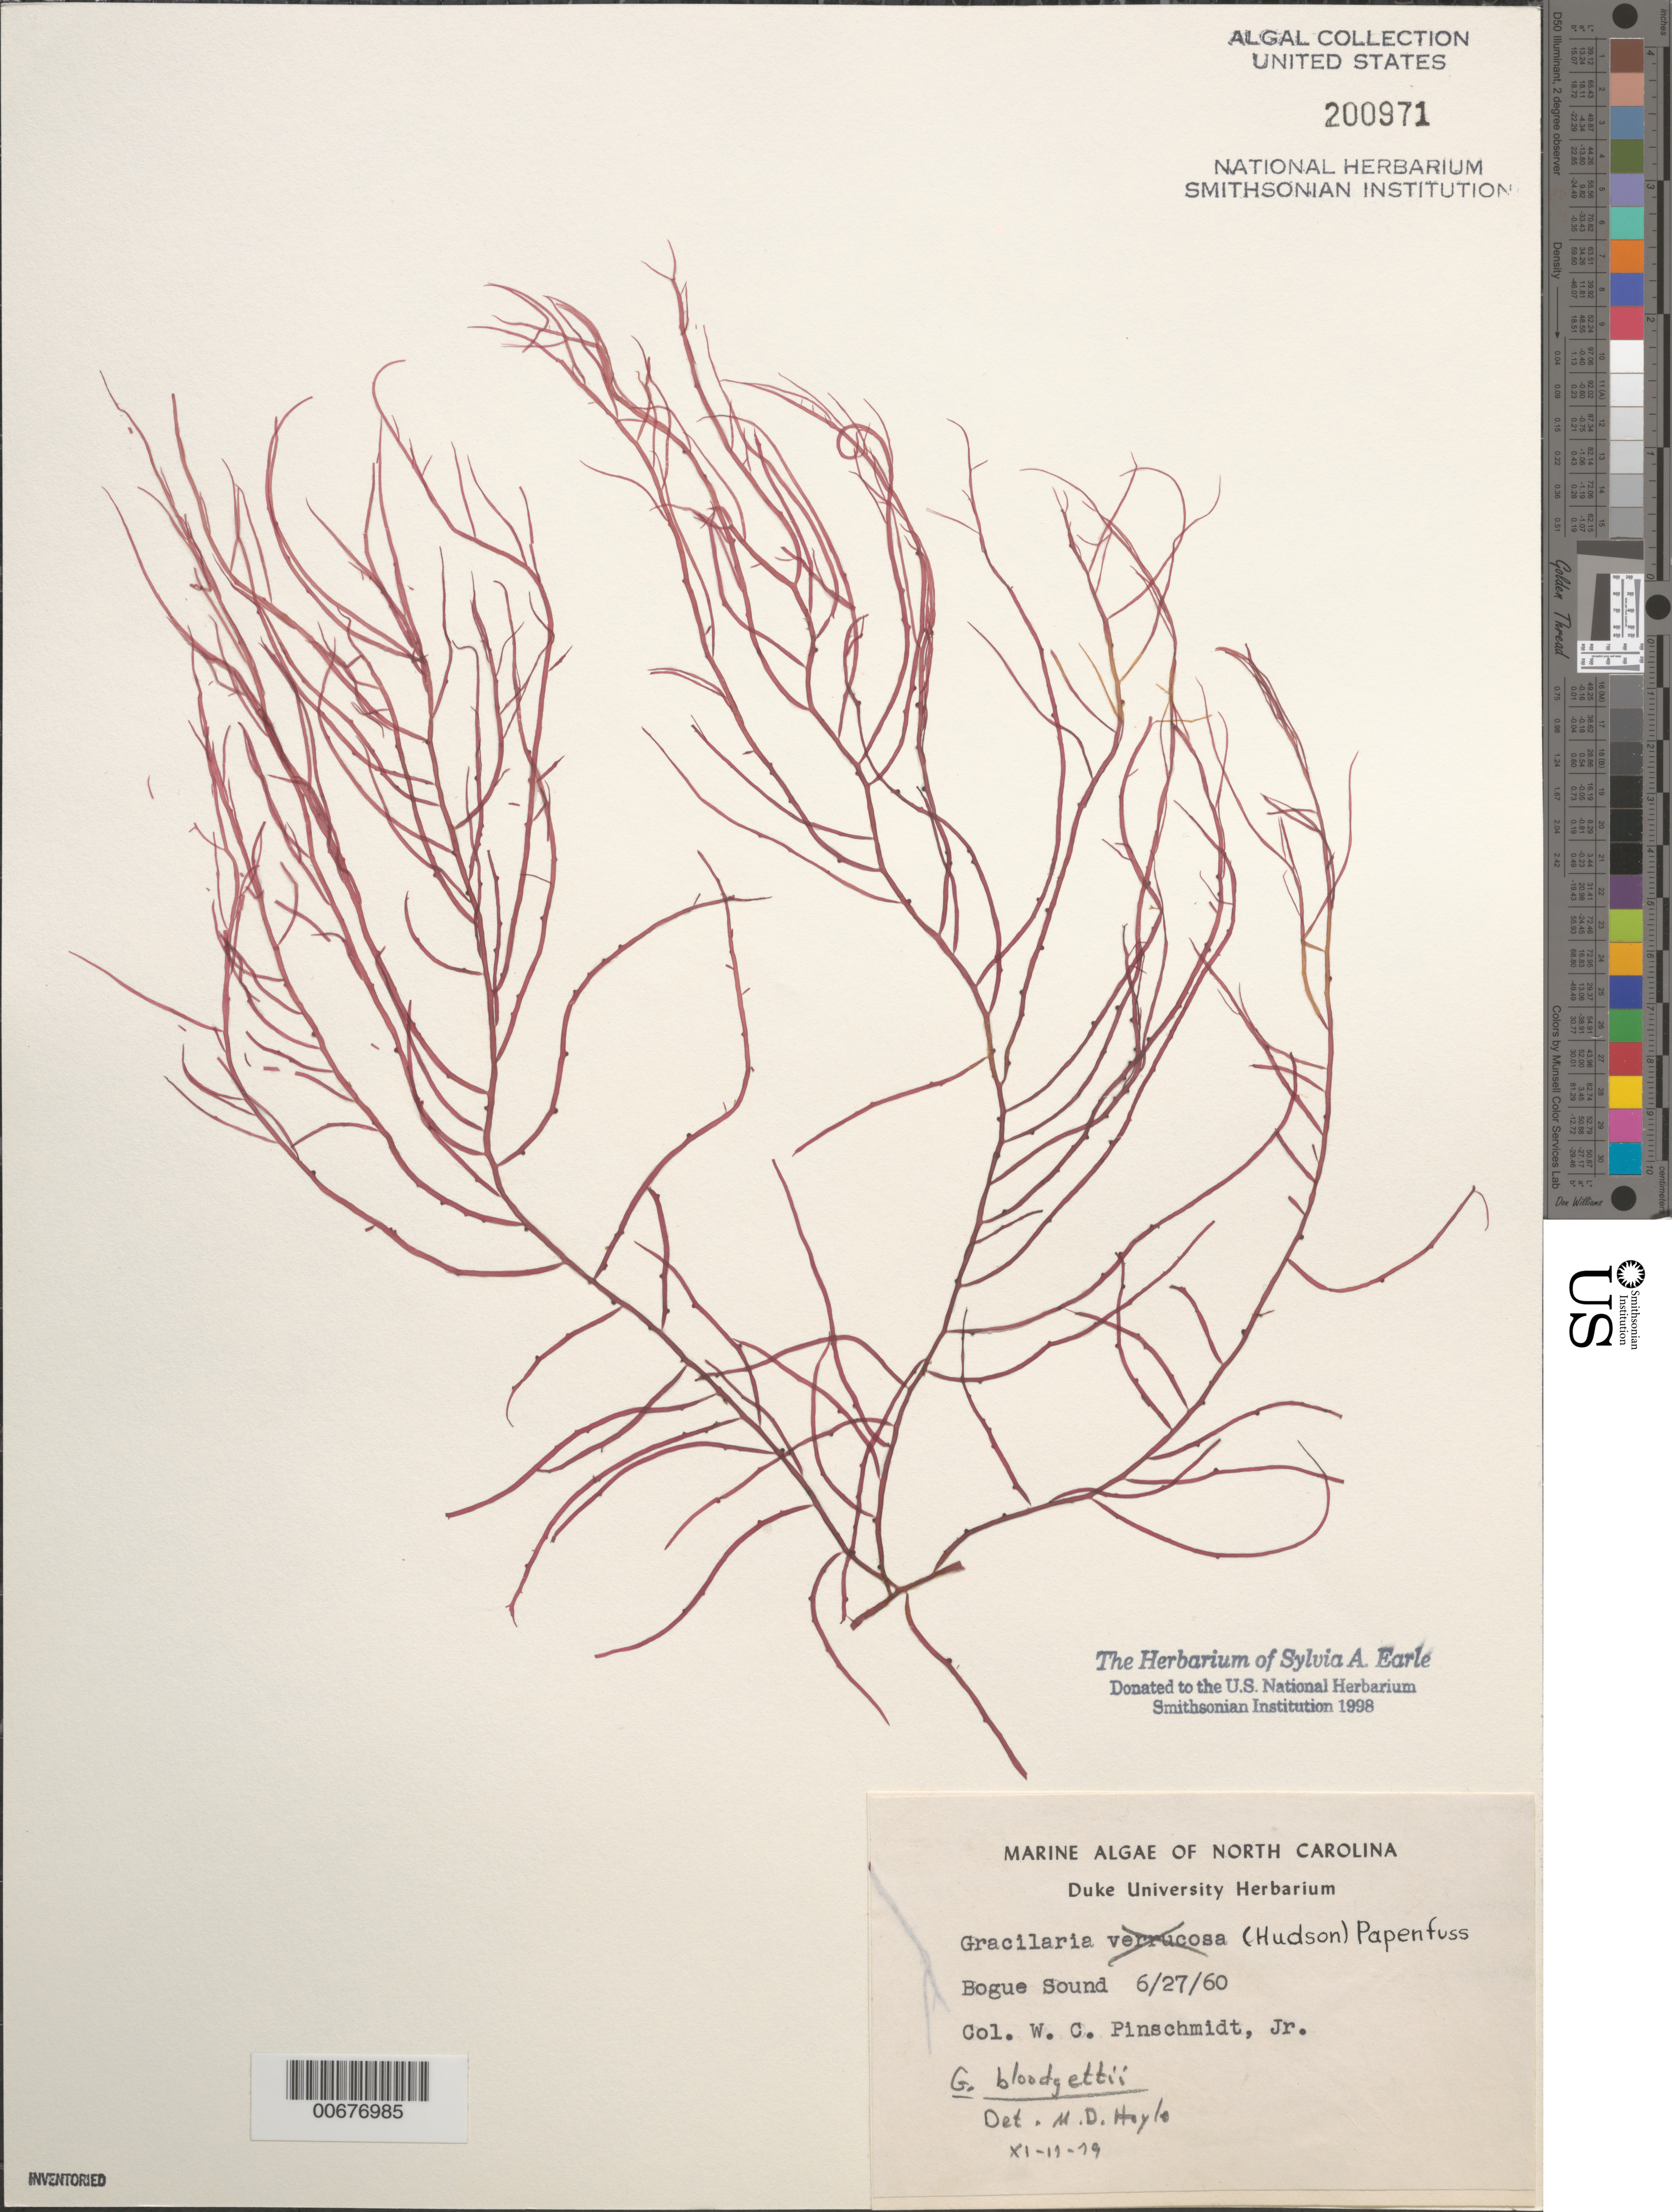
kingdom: Plantae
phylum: Rhodophyta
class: Florideophyceae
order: Gracilariales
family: Gracilariaceae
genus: Gracilaria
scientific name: Gracilaria blodgettii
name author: Harv.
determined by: Hoyle, Mitchell D.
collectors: W. Pinschmidt Jr.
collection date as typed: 27 Jun 1960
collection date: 1960-06-27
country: United States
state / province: North Carolina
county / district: Carteret County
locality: Bogue Sound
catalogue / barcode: US 200971